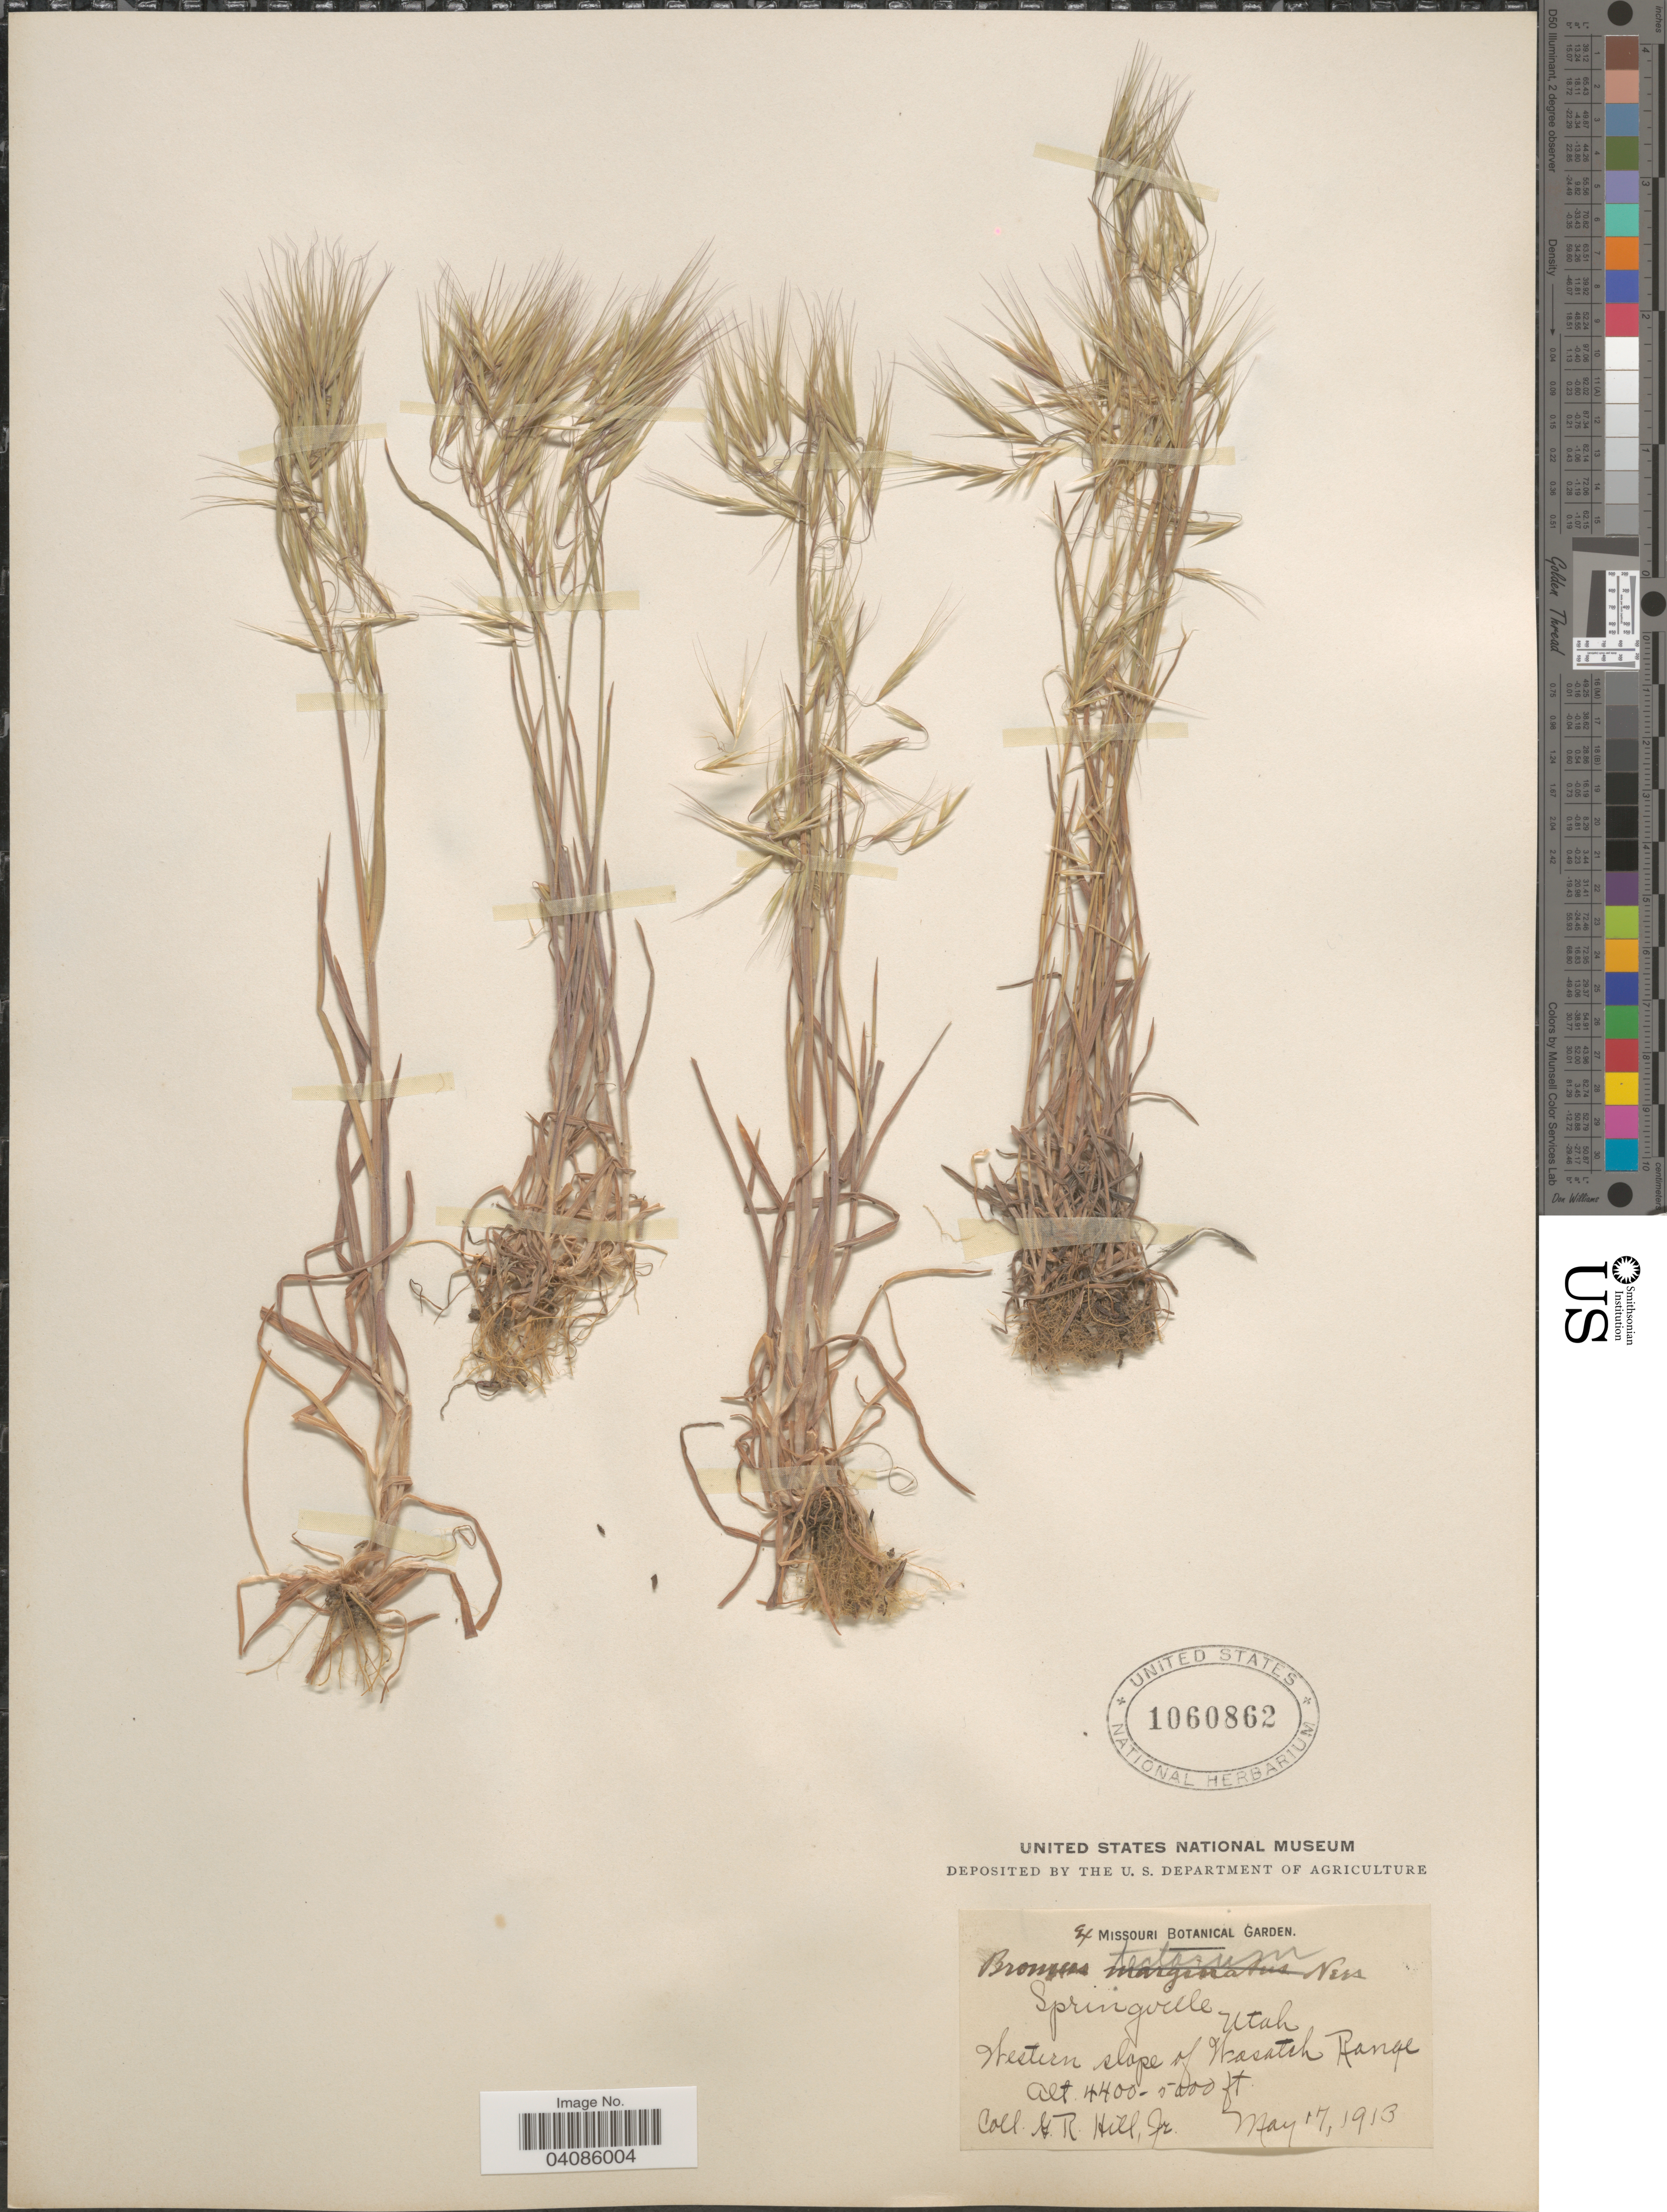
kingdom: Plantae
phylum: Tracheophyta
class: Liliopsida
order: Poales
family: Poaceae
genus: Bromus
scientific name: Bromus tectorum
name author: L.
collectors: G. Hill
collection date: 1913-05-17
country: United States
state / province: Utah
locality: Springville. Western slope of Wasatch Range.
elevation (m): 1341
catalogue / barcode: US 1060862